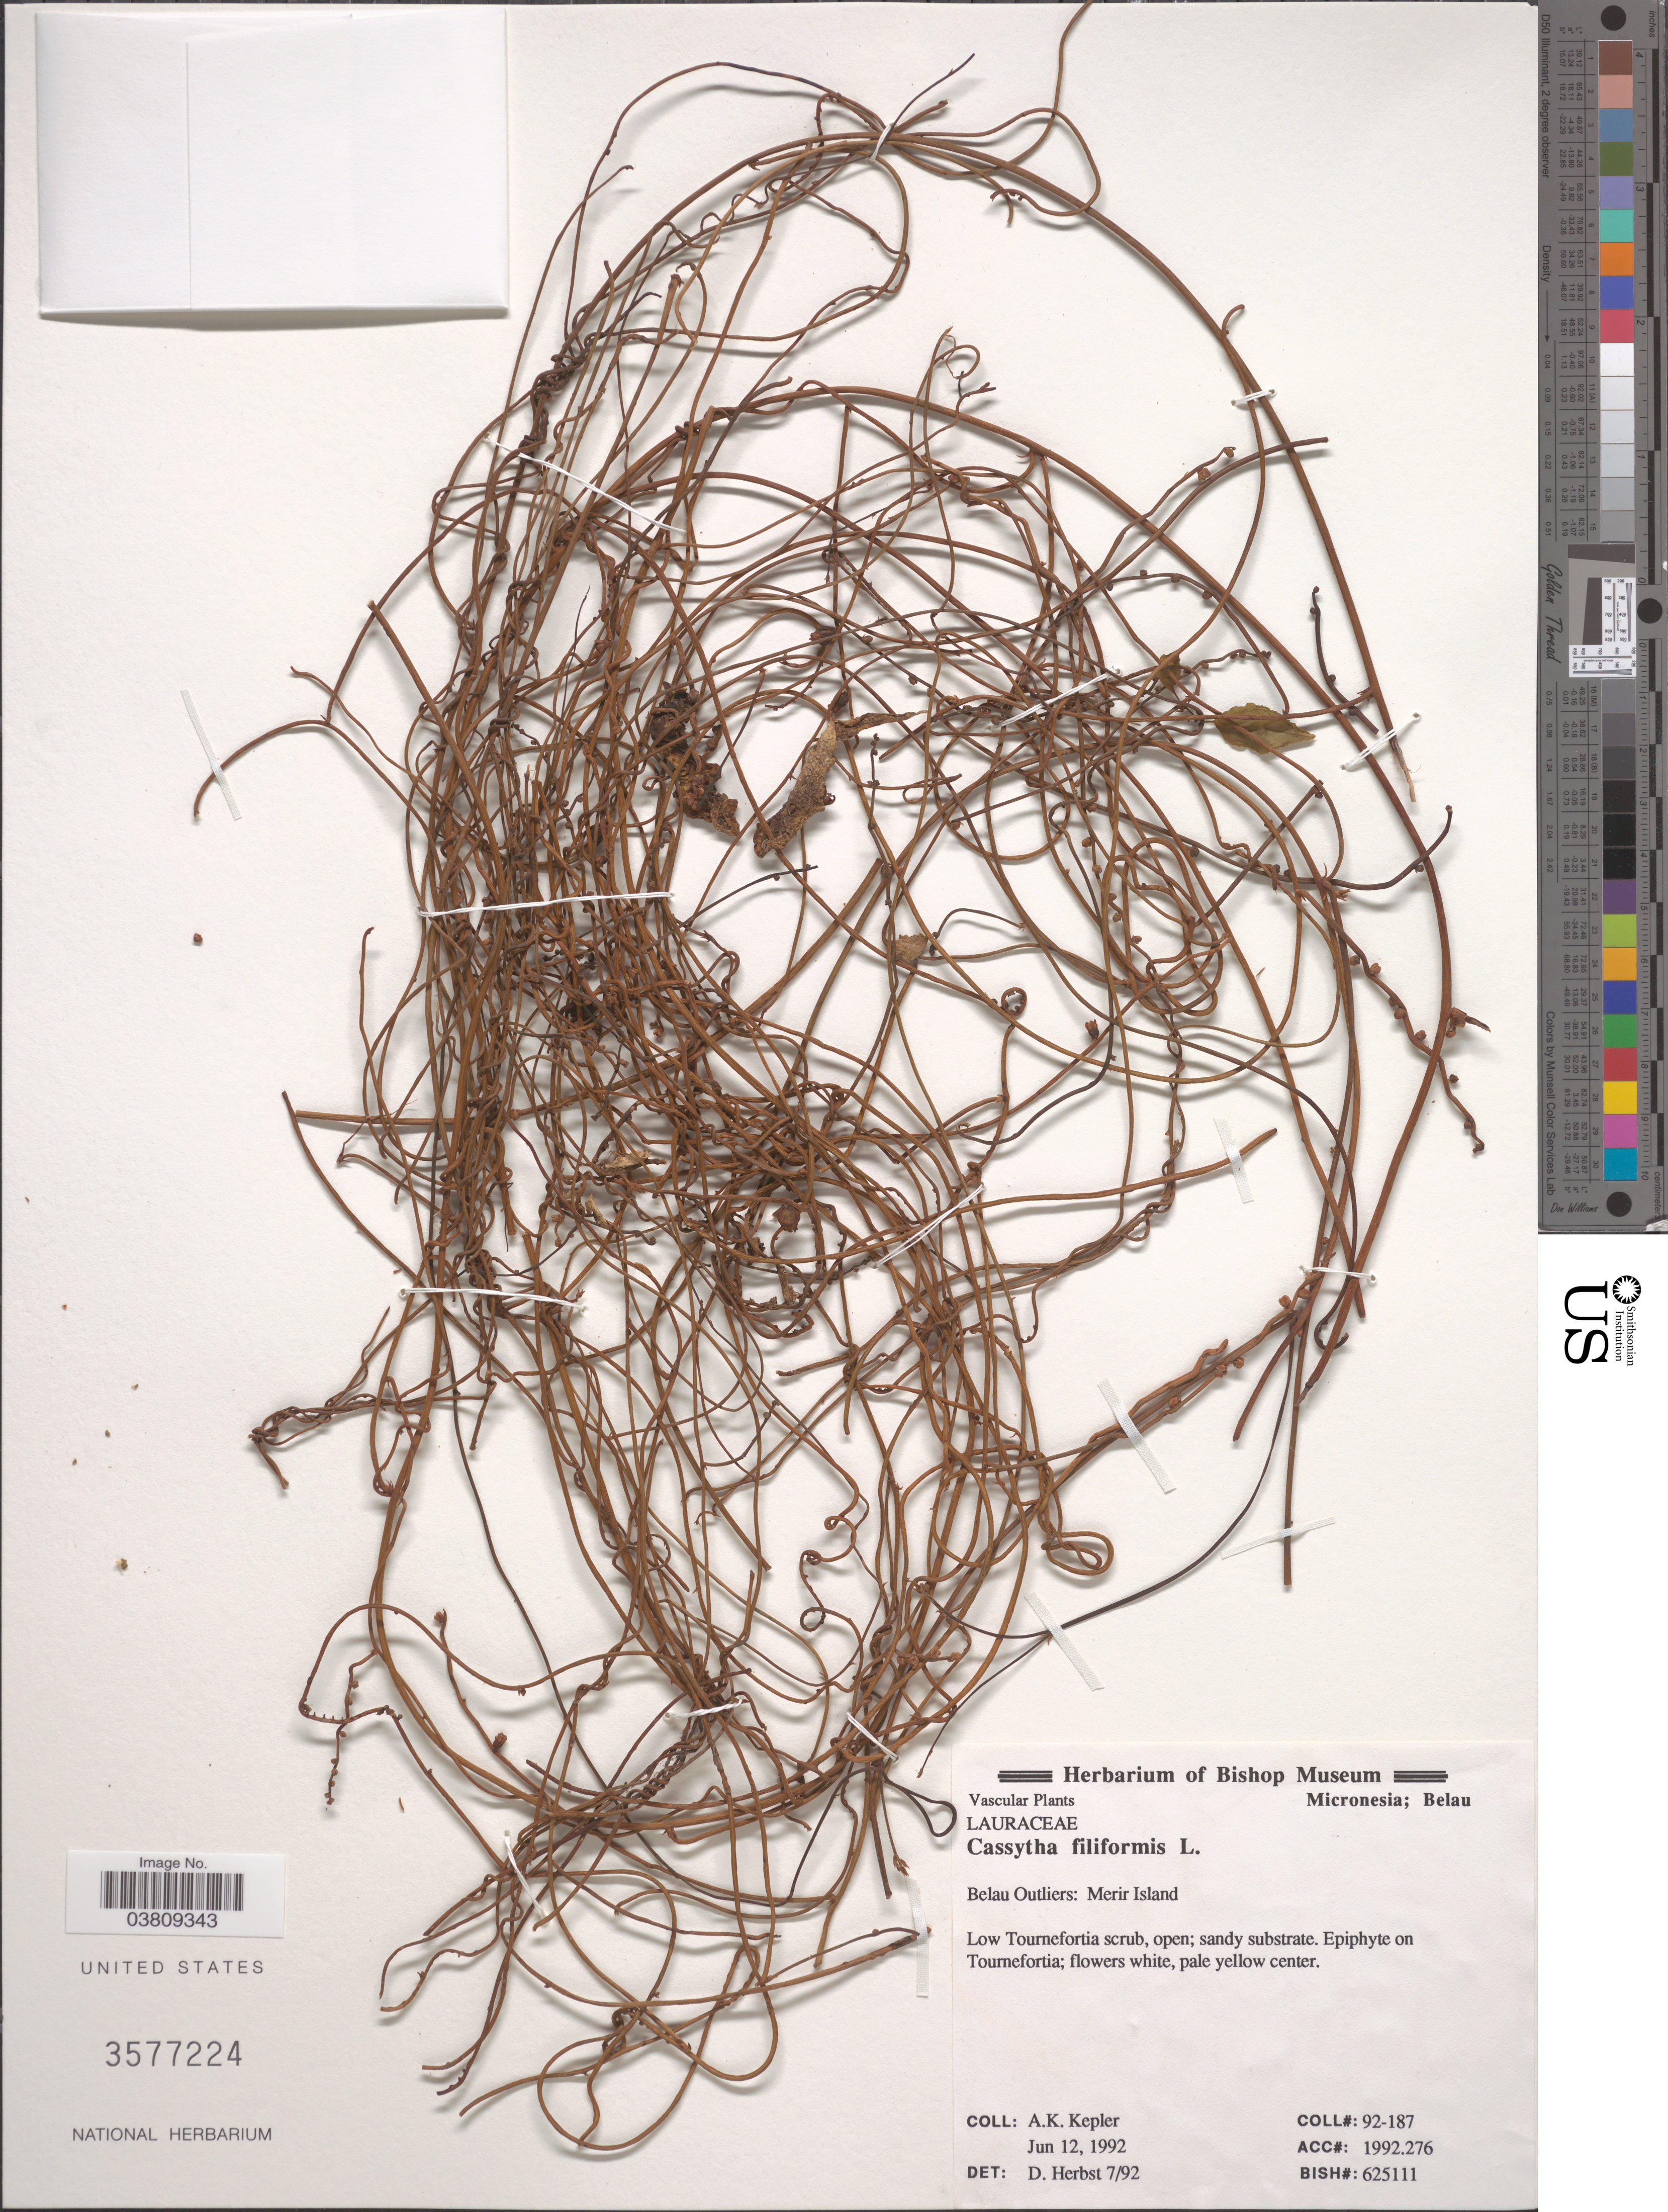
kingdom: Plantae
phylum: Tracheophyta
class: Magnoliopsida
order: Laurales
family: Lauraceae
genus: Cassytha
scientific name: Cassytha filiformis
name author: L.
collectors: A. K. Kepler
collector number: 92-187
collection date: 1992-06-12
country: Palau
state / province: Belau Outliers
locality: Merir Island.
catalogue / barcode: US 3577224